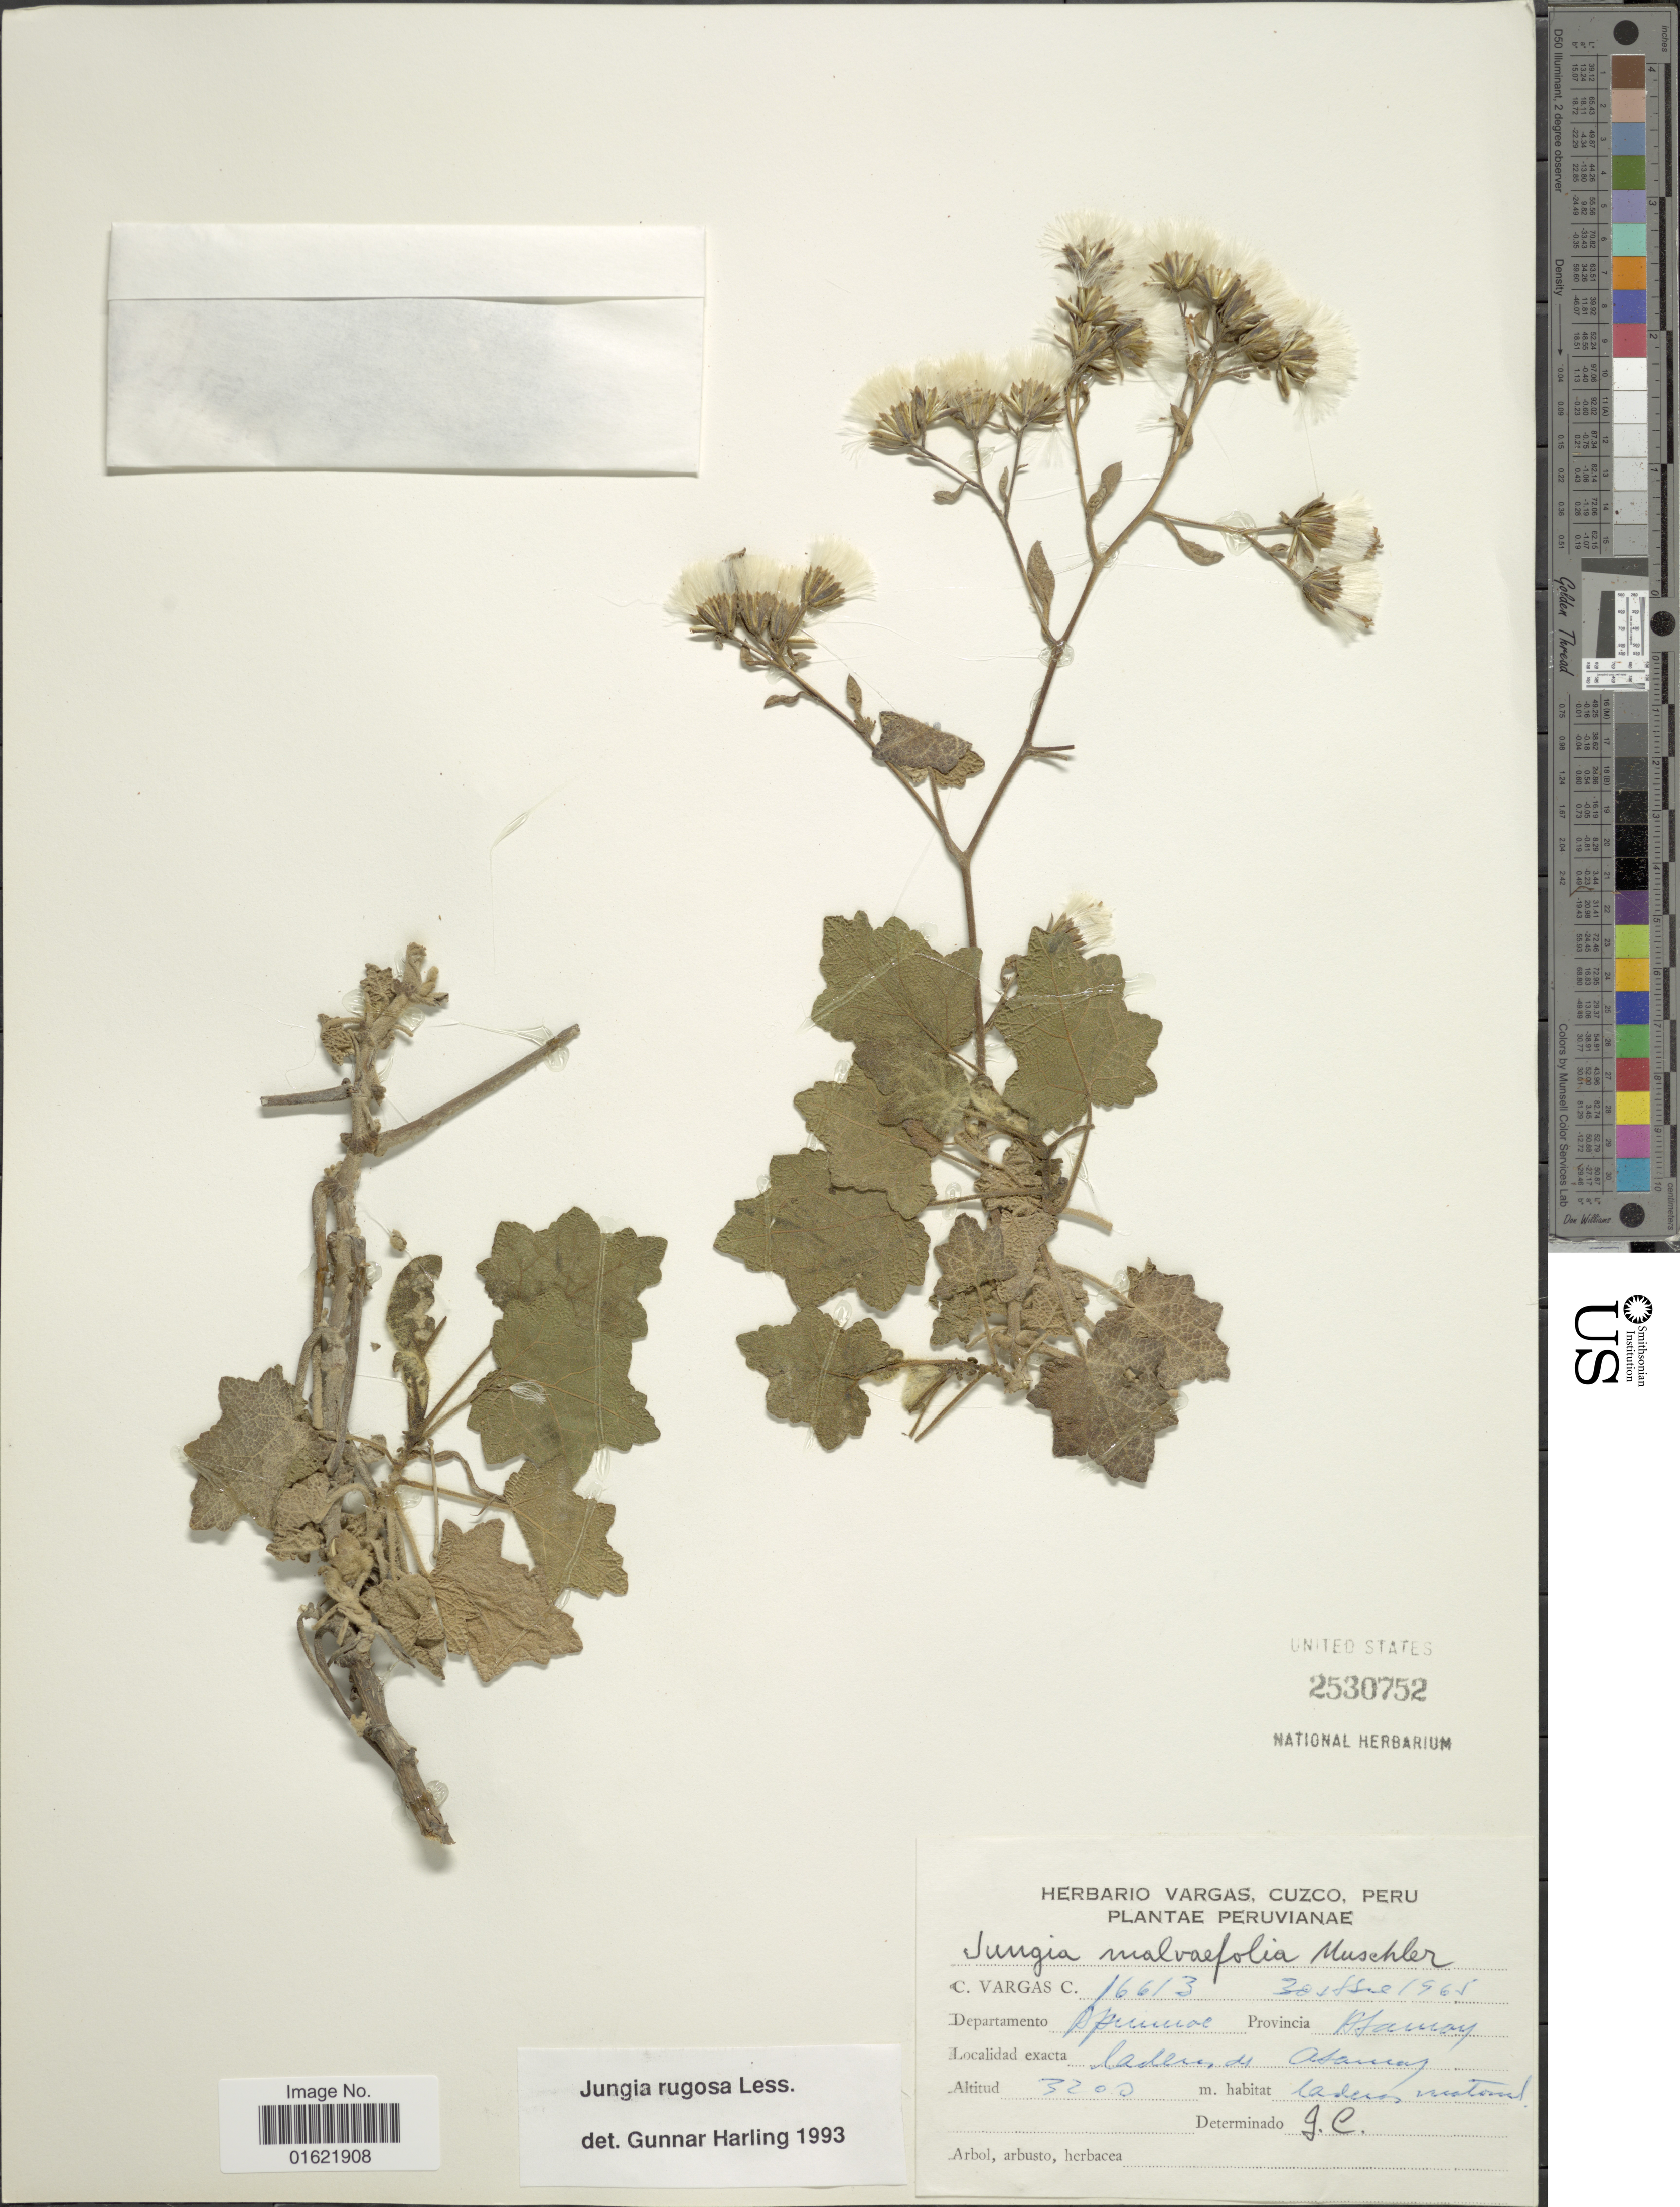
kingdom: Plantae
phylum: Tracheophyta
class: Magnoliopsida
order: Asterales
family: Asteraceae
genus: Jungia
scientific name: Jungia rugosa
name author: Less.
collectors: C. Vargas Calderón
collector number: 16613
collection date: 1965-05-30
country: Peru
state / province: Apurímac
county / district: Abancay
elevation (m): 3200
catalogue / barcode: US 2530752